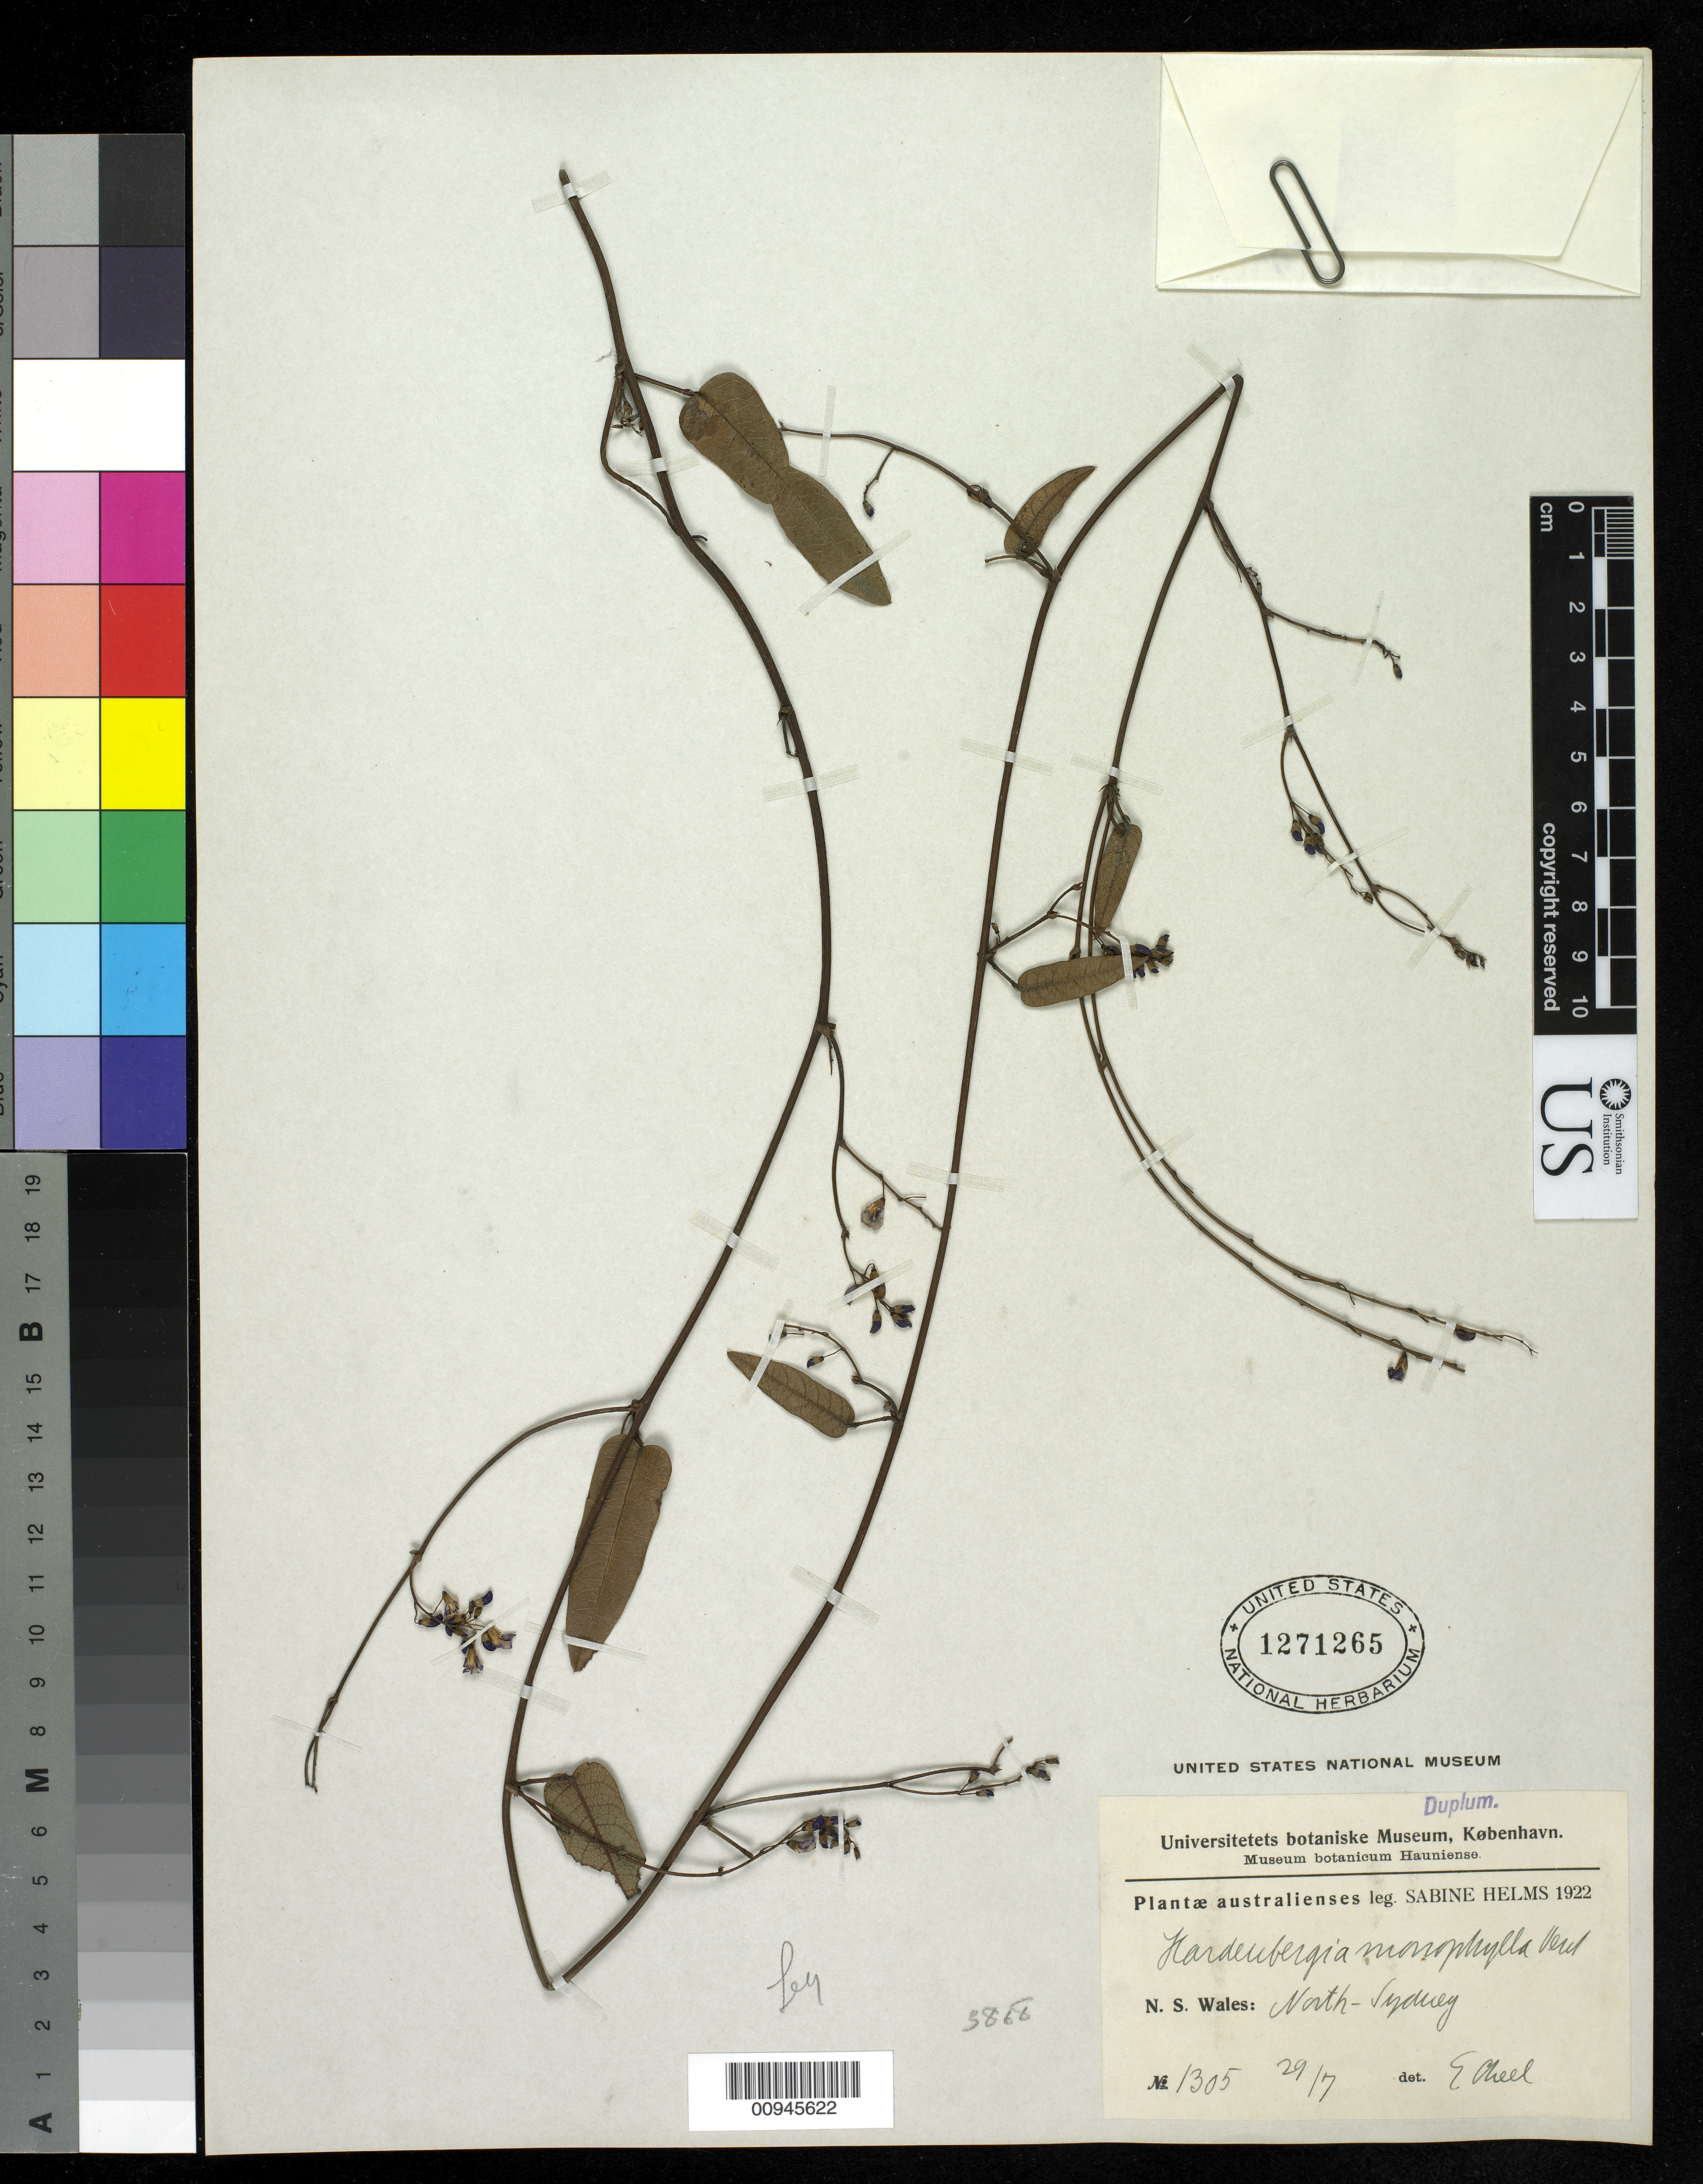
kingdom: Plantae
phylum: Tracheophyta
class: Magnoliopsida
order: Fabales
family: Fabaceae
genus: Hardenbergia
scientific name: Hardenbergia violacea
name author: (Schneev.) Stearn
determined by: Egan, Ashley N., (US), Smithsonian Institution - National Museum of Natural History (UNITED STATES)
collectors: S. Helms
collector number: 1305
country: Australia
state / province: New South Wales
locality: North Sydney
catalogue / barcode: US 1271265